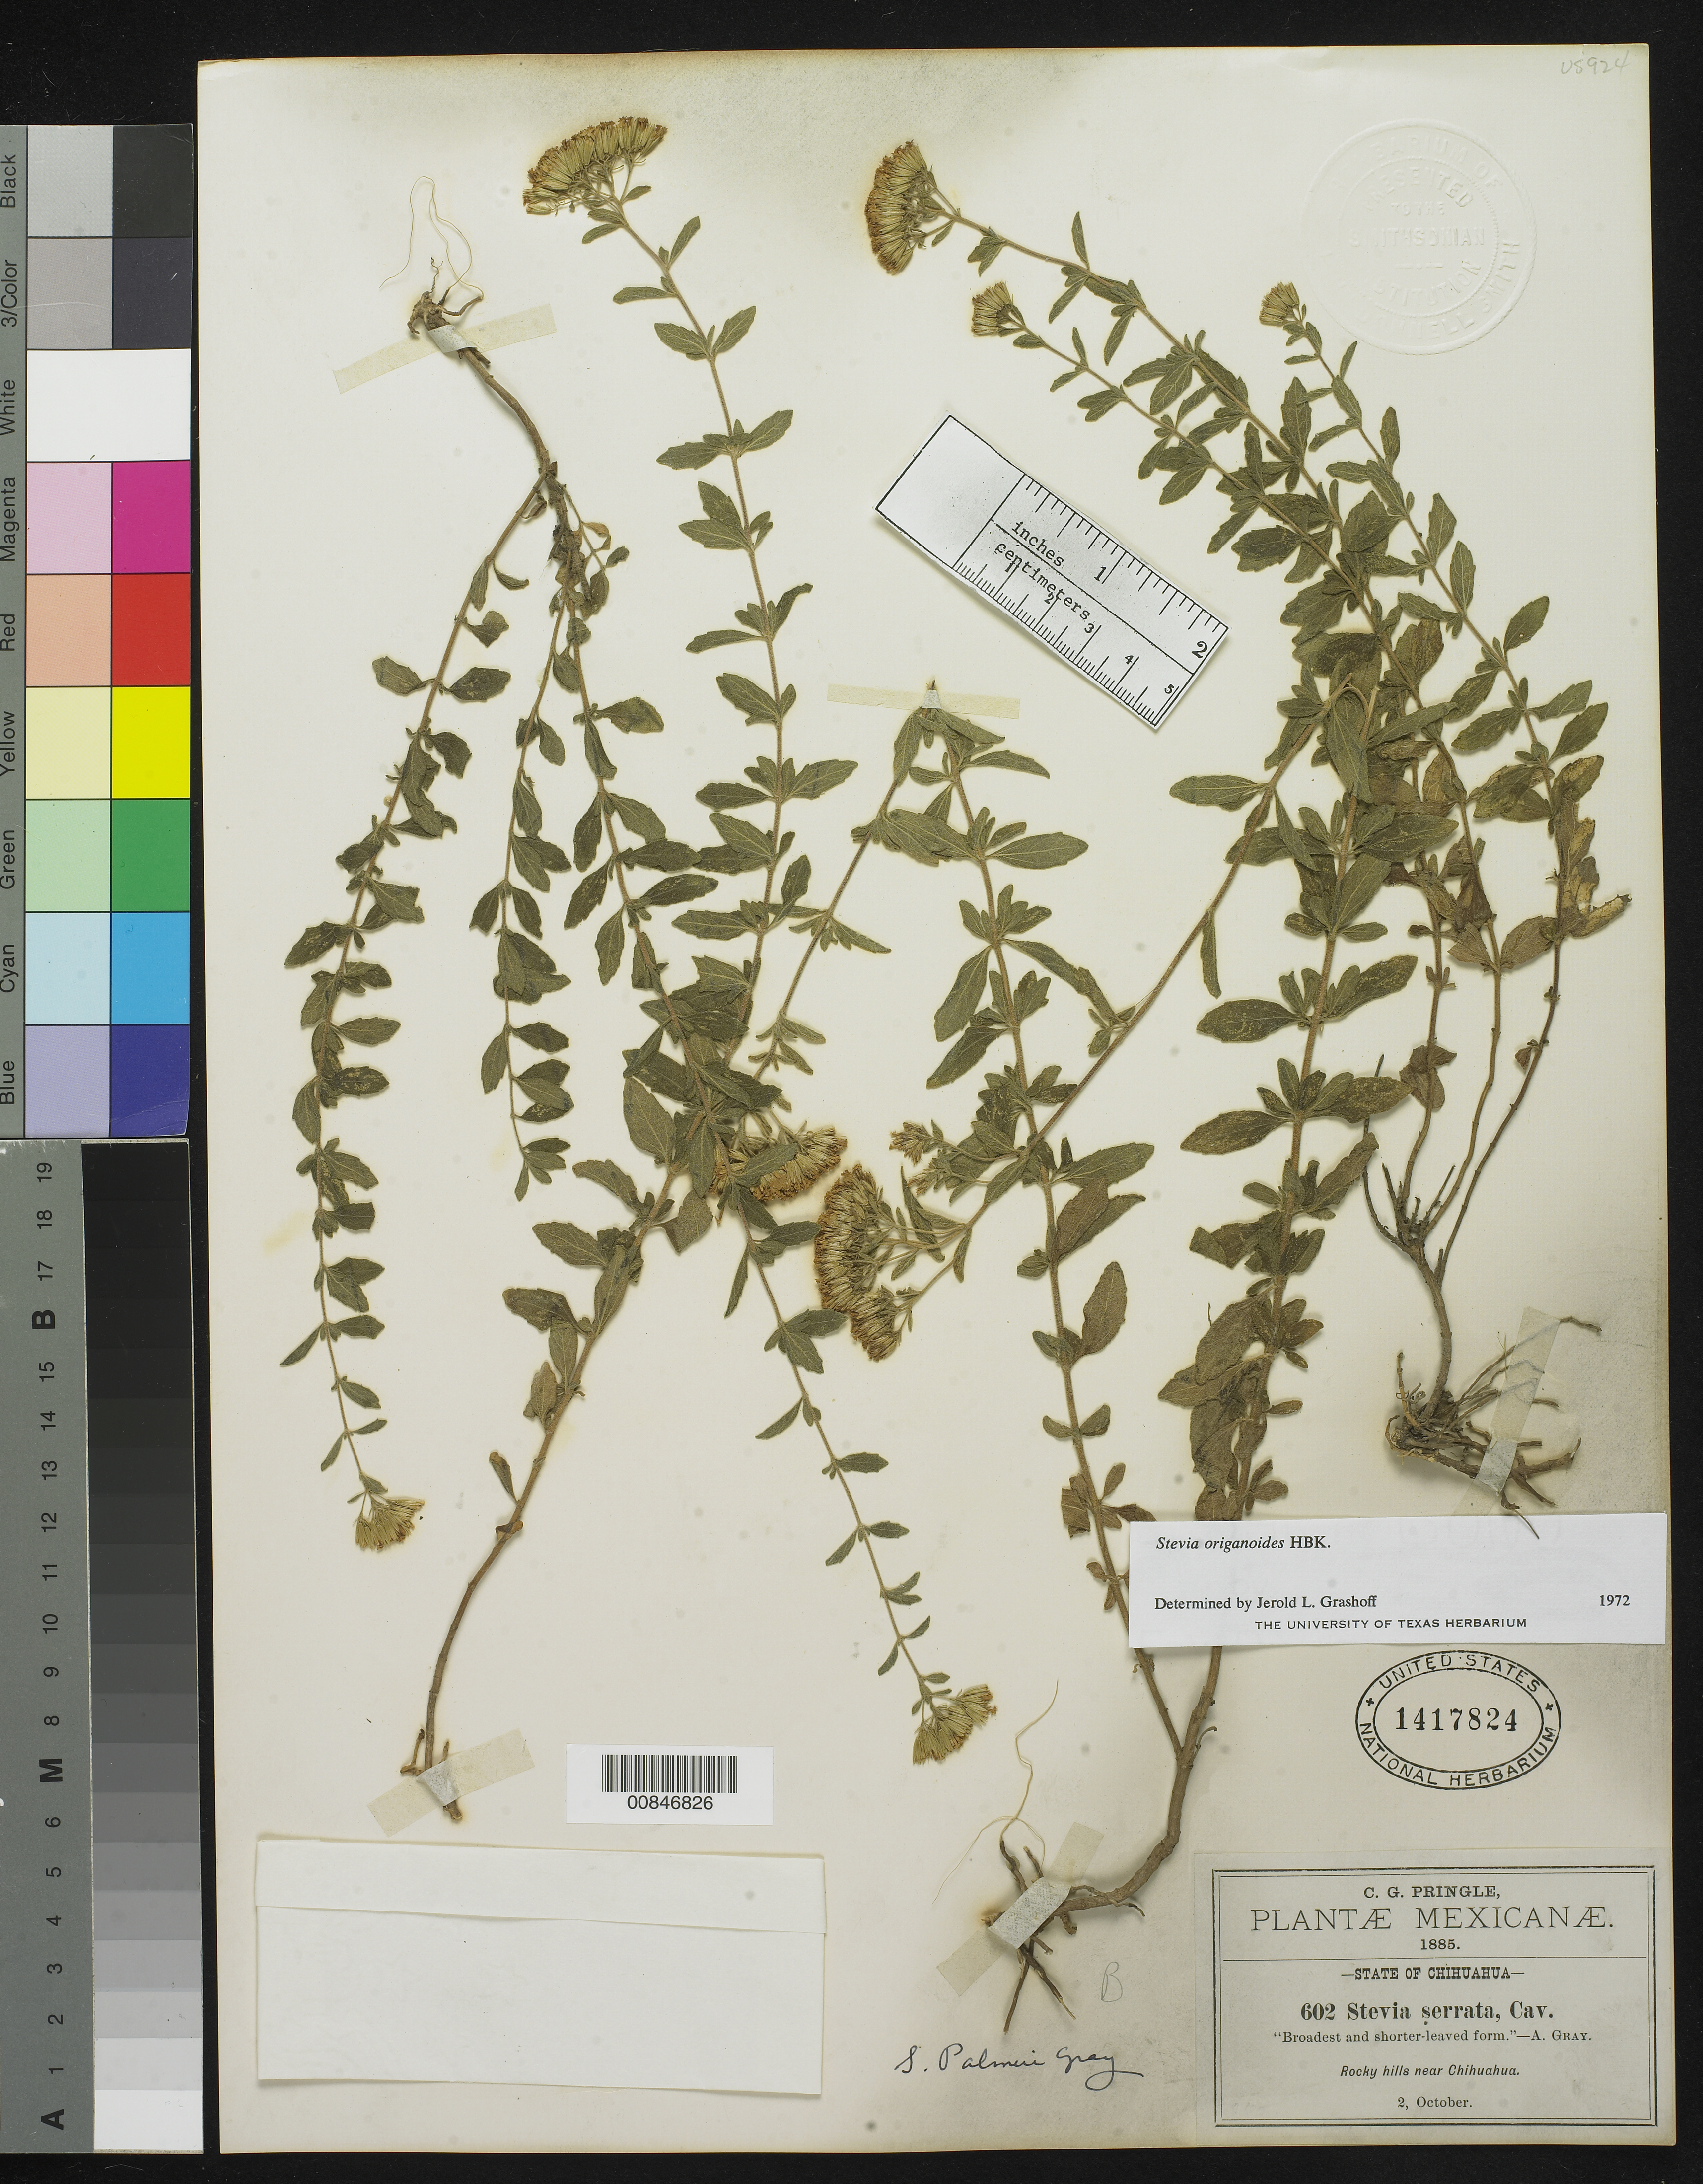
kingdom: Plantae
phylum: Tracheophyta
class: Magnoliopsida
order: Asterales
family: Asteraceae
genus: Stevia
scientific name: Stevia origanoides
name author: Kunth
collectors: C. G. Pringle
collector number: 602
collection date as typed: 02 Oct 1885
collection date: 1885-10-02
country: Mexico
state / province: Chihuahua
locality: Rocky hills near Chihuahua.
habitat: Rocky hills.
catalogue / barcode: US 1417824